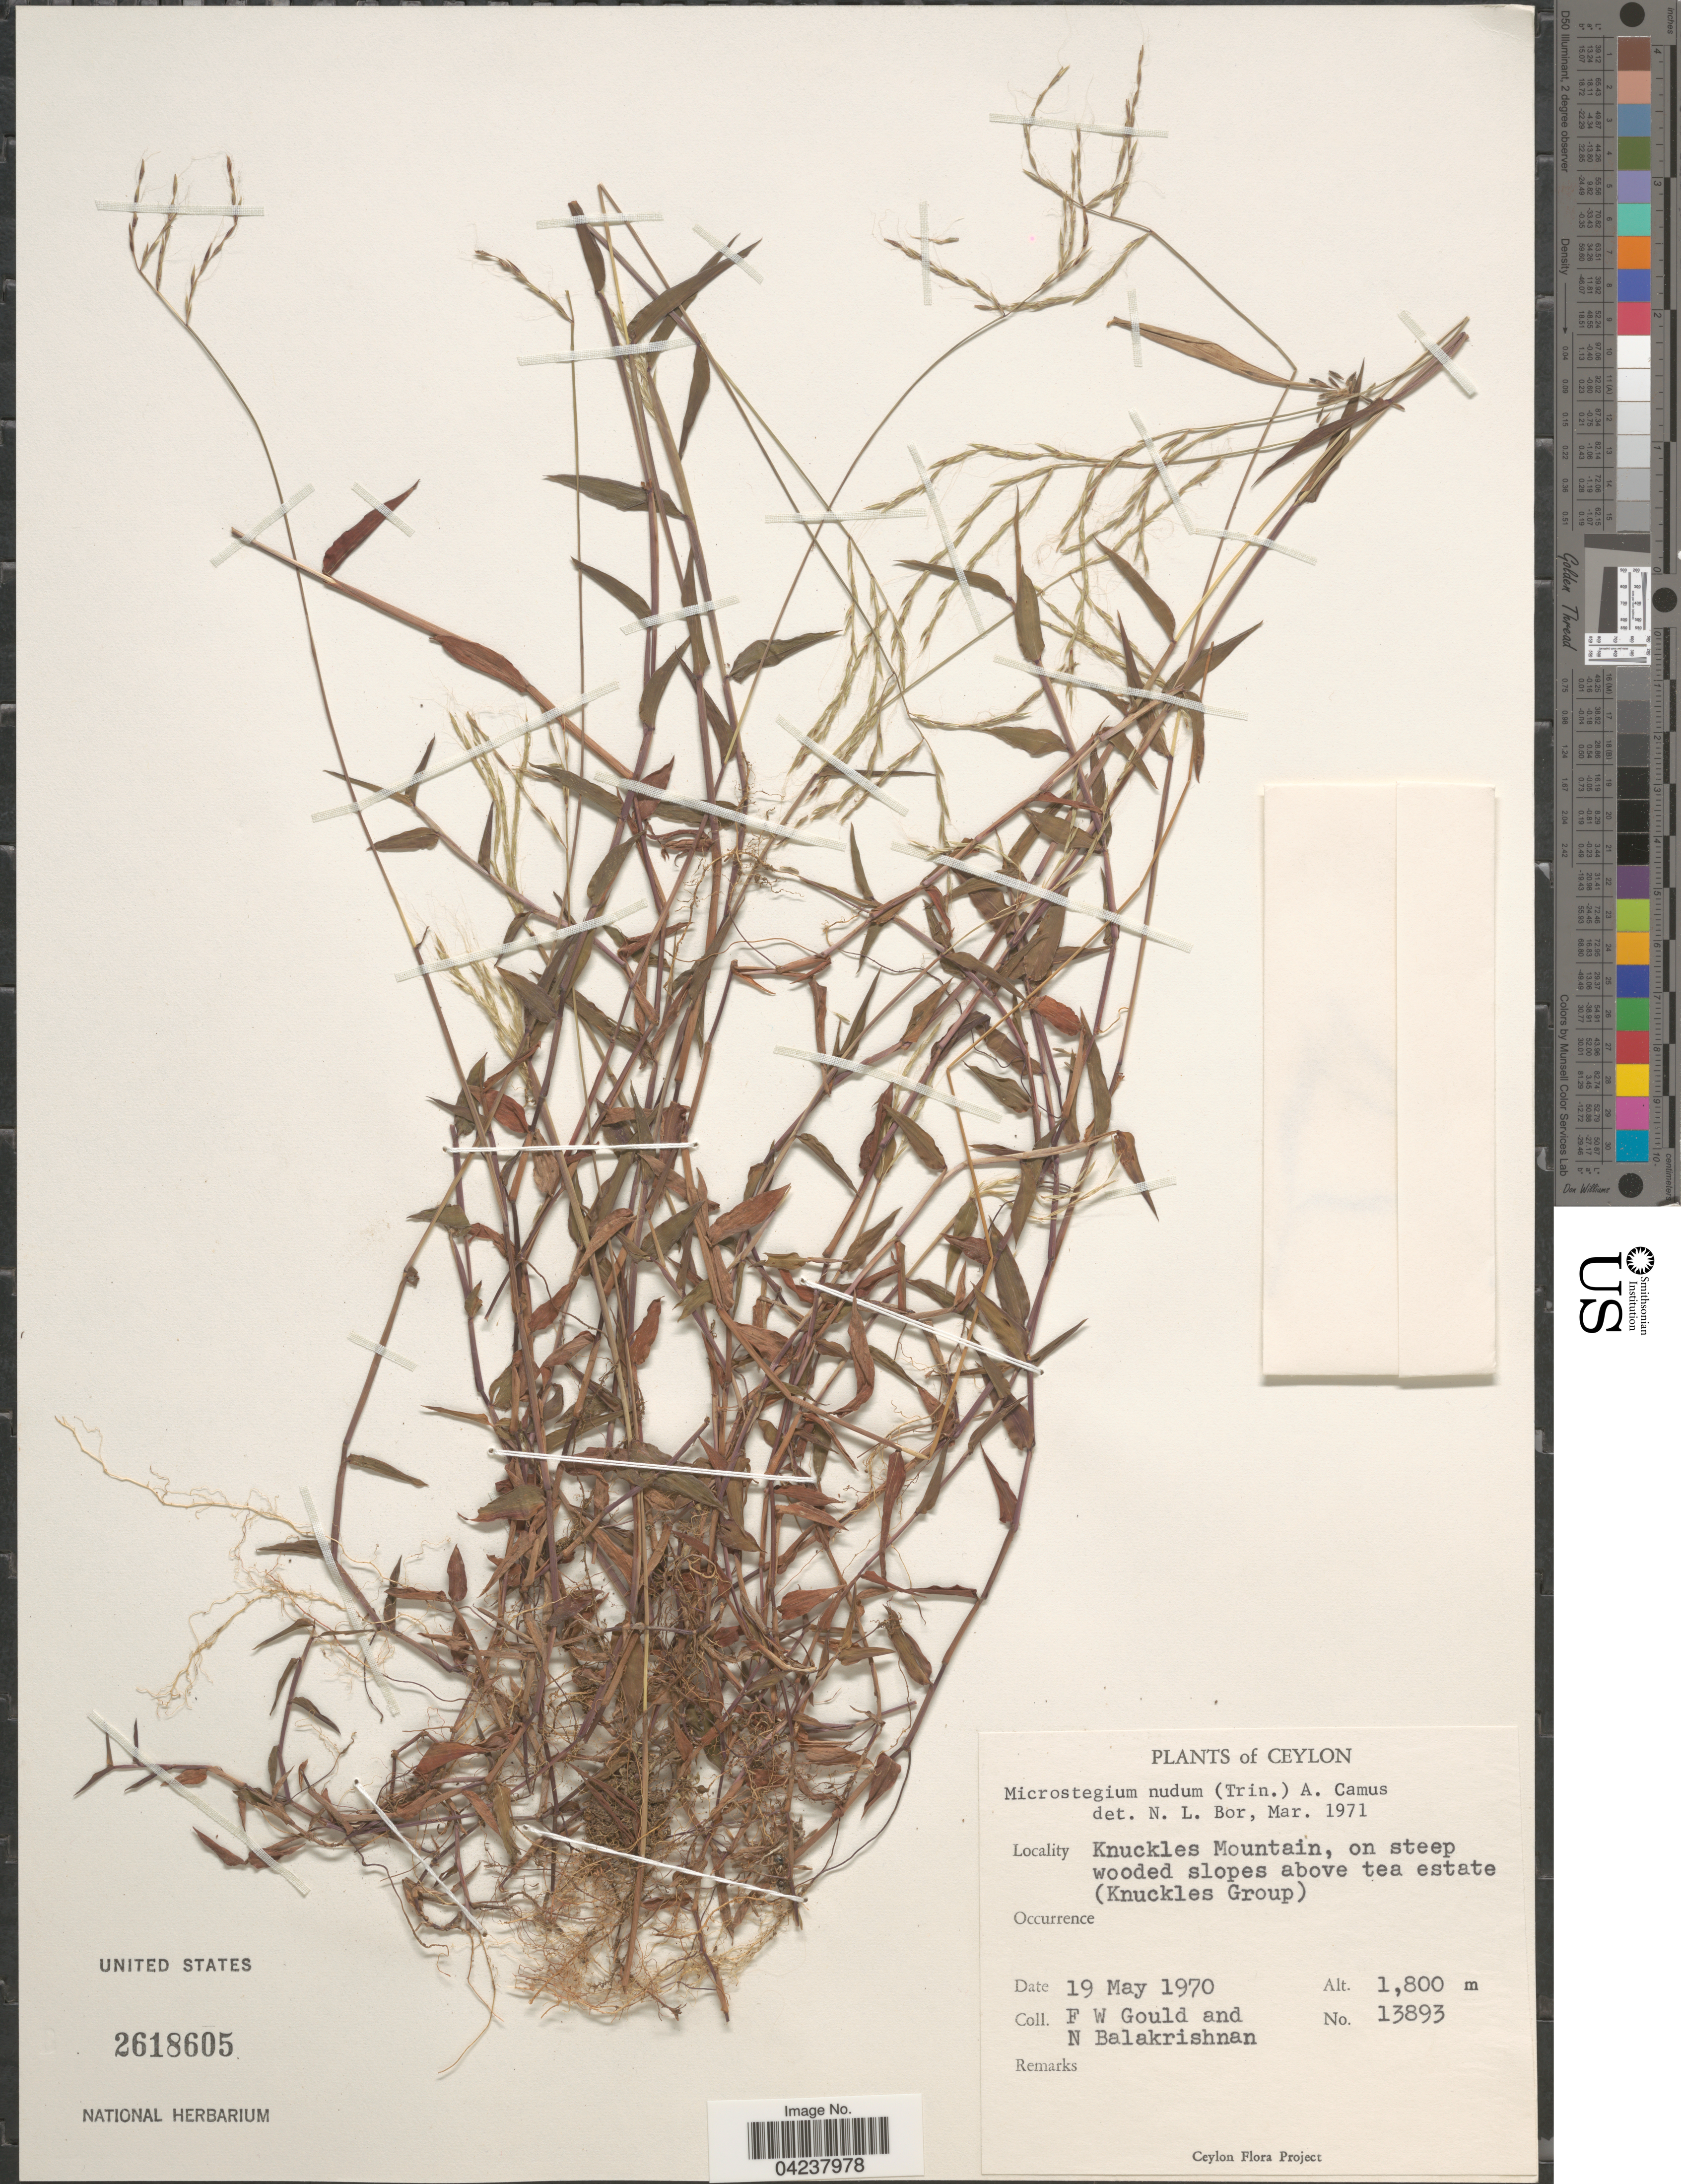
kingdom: Plantae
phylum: Tracheophyta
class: Liliopsida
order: Poales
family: Poaceae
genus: Microstegium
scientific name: Microstegium nudum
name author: (Trin.) A. Camus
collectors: F. W. Gould & N. Balakrishnan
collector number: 13893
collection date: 1970-05-19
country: Sri Lanka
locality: Ceylon. Knuckles Mountain, on steep wooded slopes above tea estate (Knuckles Group).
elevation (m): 1800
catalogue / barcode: US 2618605